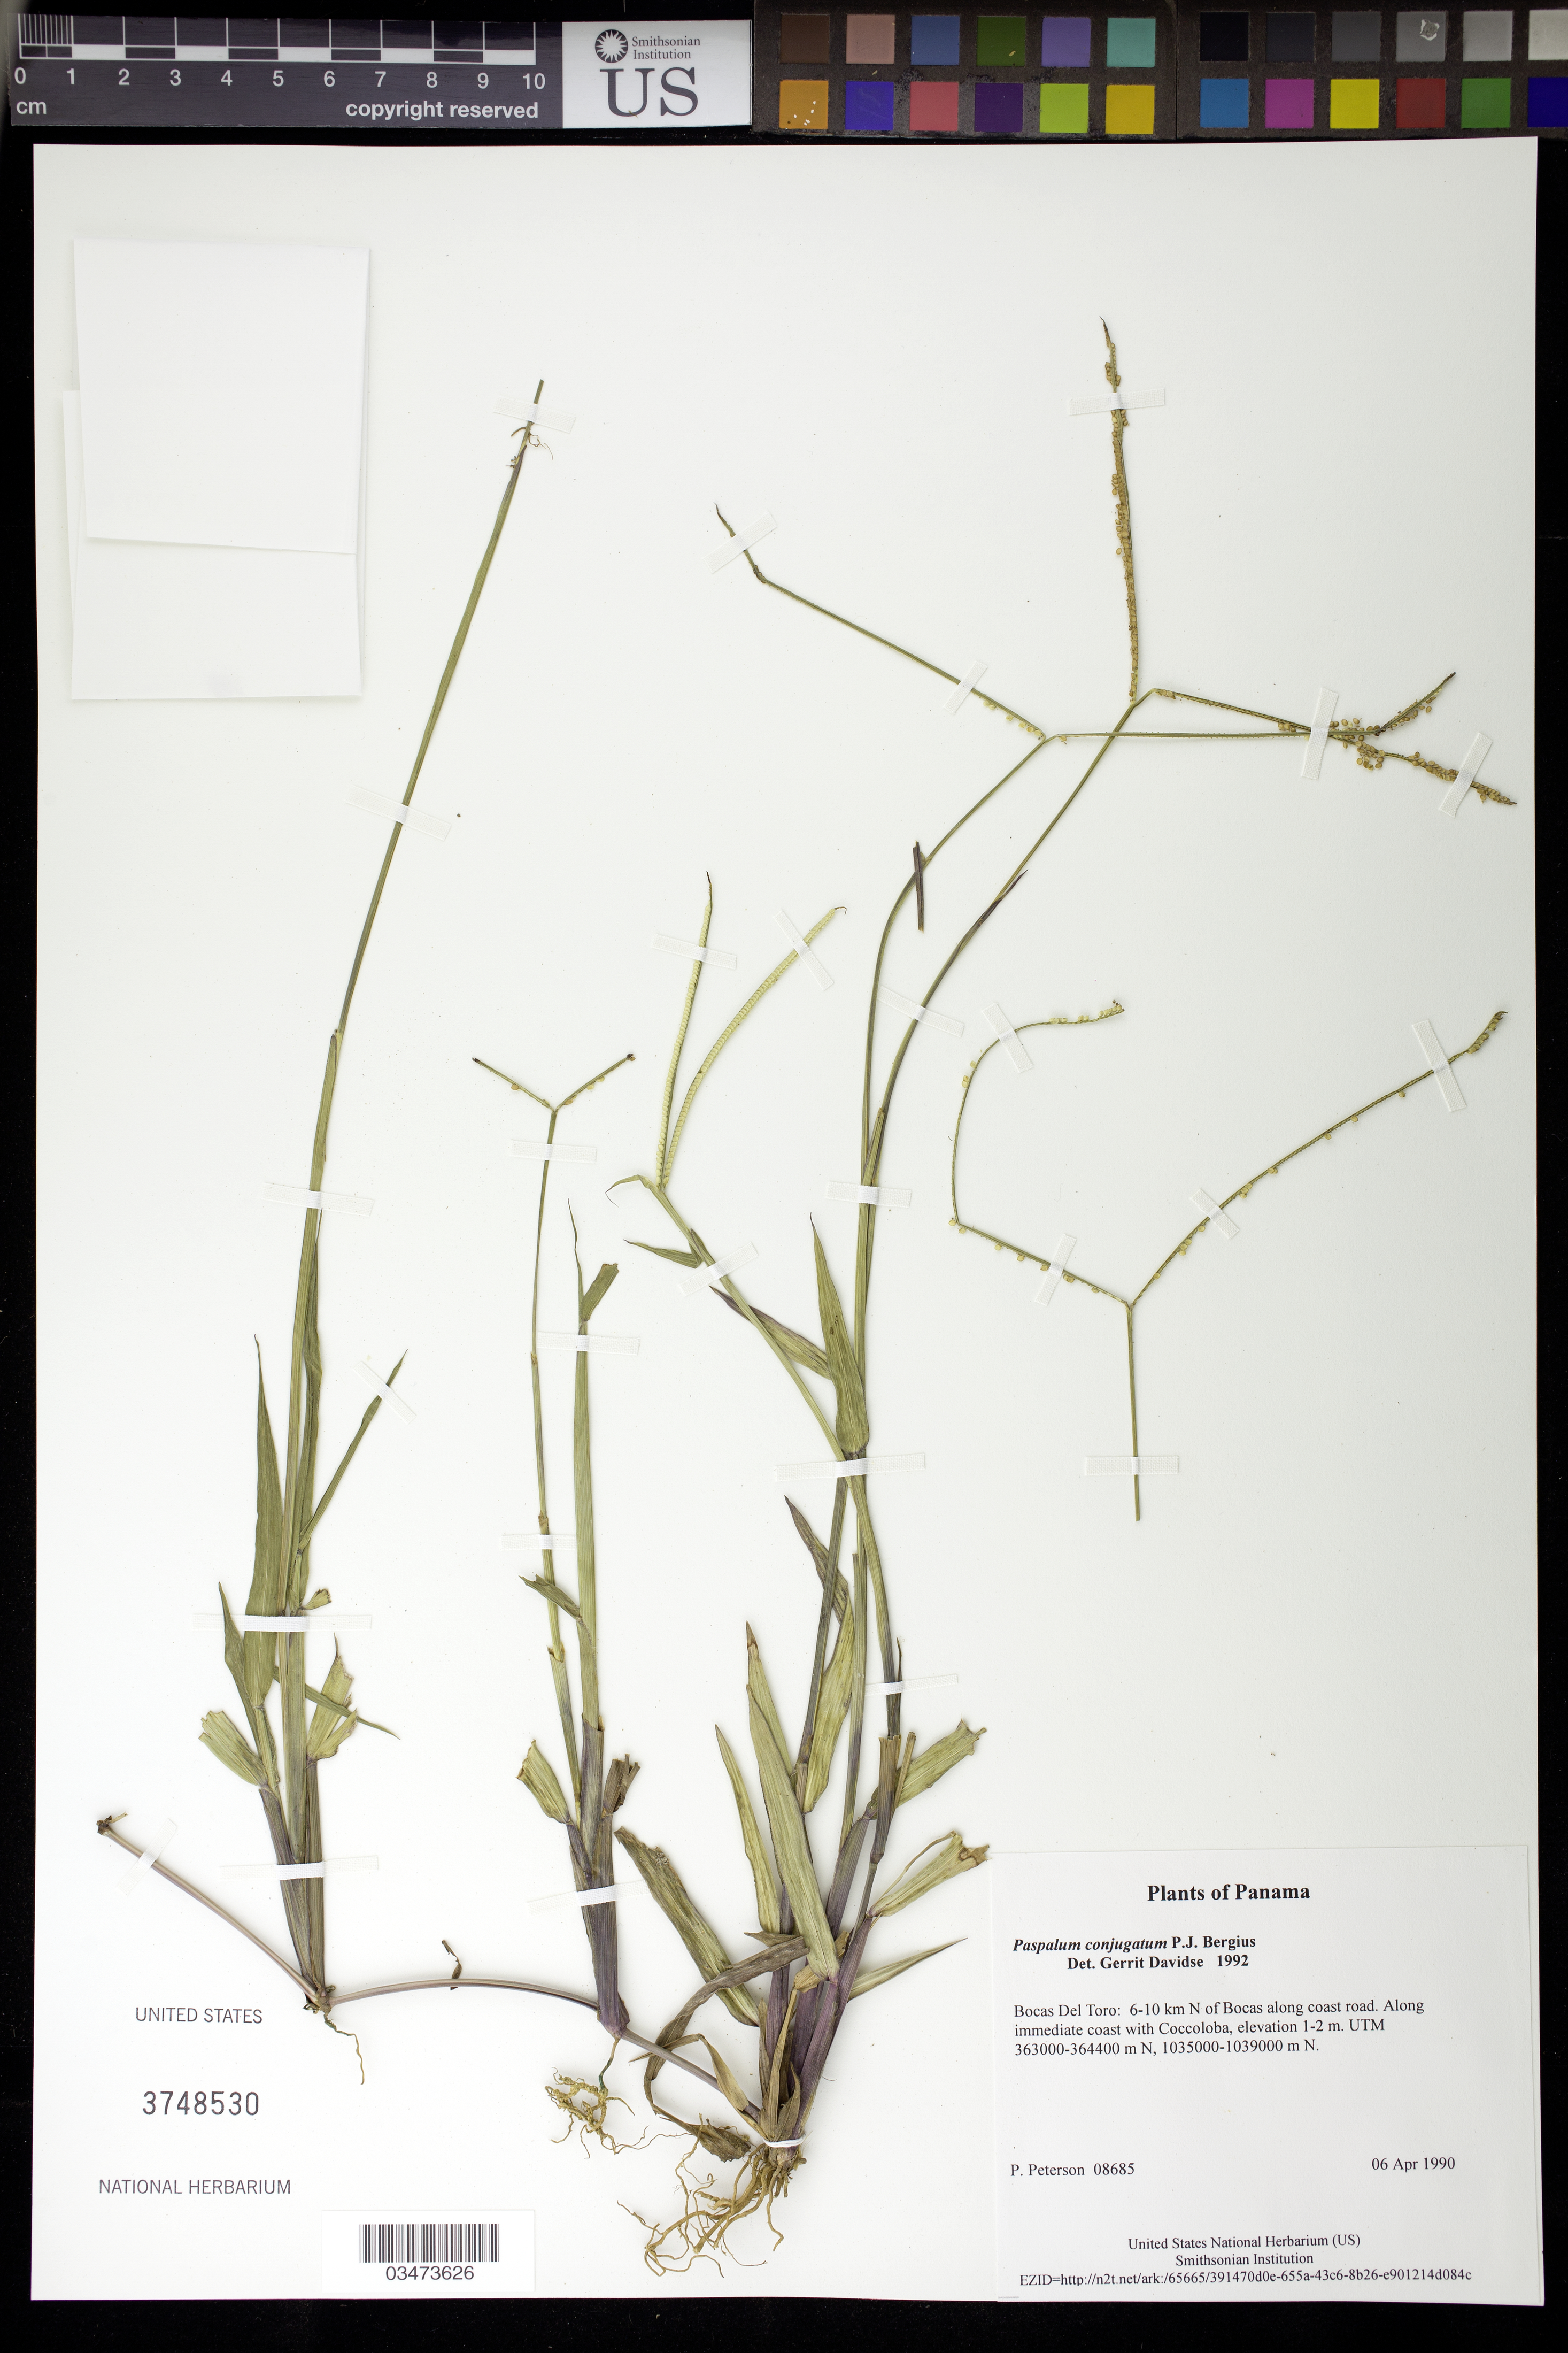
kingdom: Plantae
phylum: Tracheophyta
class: Liliopsida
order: Poales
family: Poaceae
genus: Paspalum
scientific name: Paspalum conjugatum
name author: P.J. Bergius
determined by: Davidse, Gerrit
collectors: P. M. Peterson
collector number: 08685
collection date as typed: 06 Apr 1990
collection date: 1990-04-06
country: Panama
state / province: Bocas del Toro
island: Colón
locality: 6-10 km N of Bocas along coast road.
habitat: Along immediate coast with Coccoloba, elevation 1-2 m. UTM 363000-364400 m N, 1035000-1039000 m N.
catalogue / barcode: US 3748530